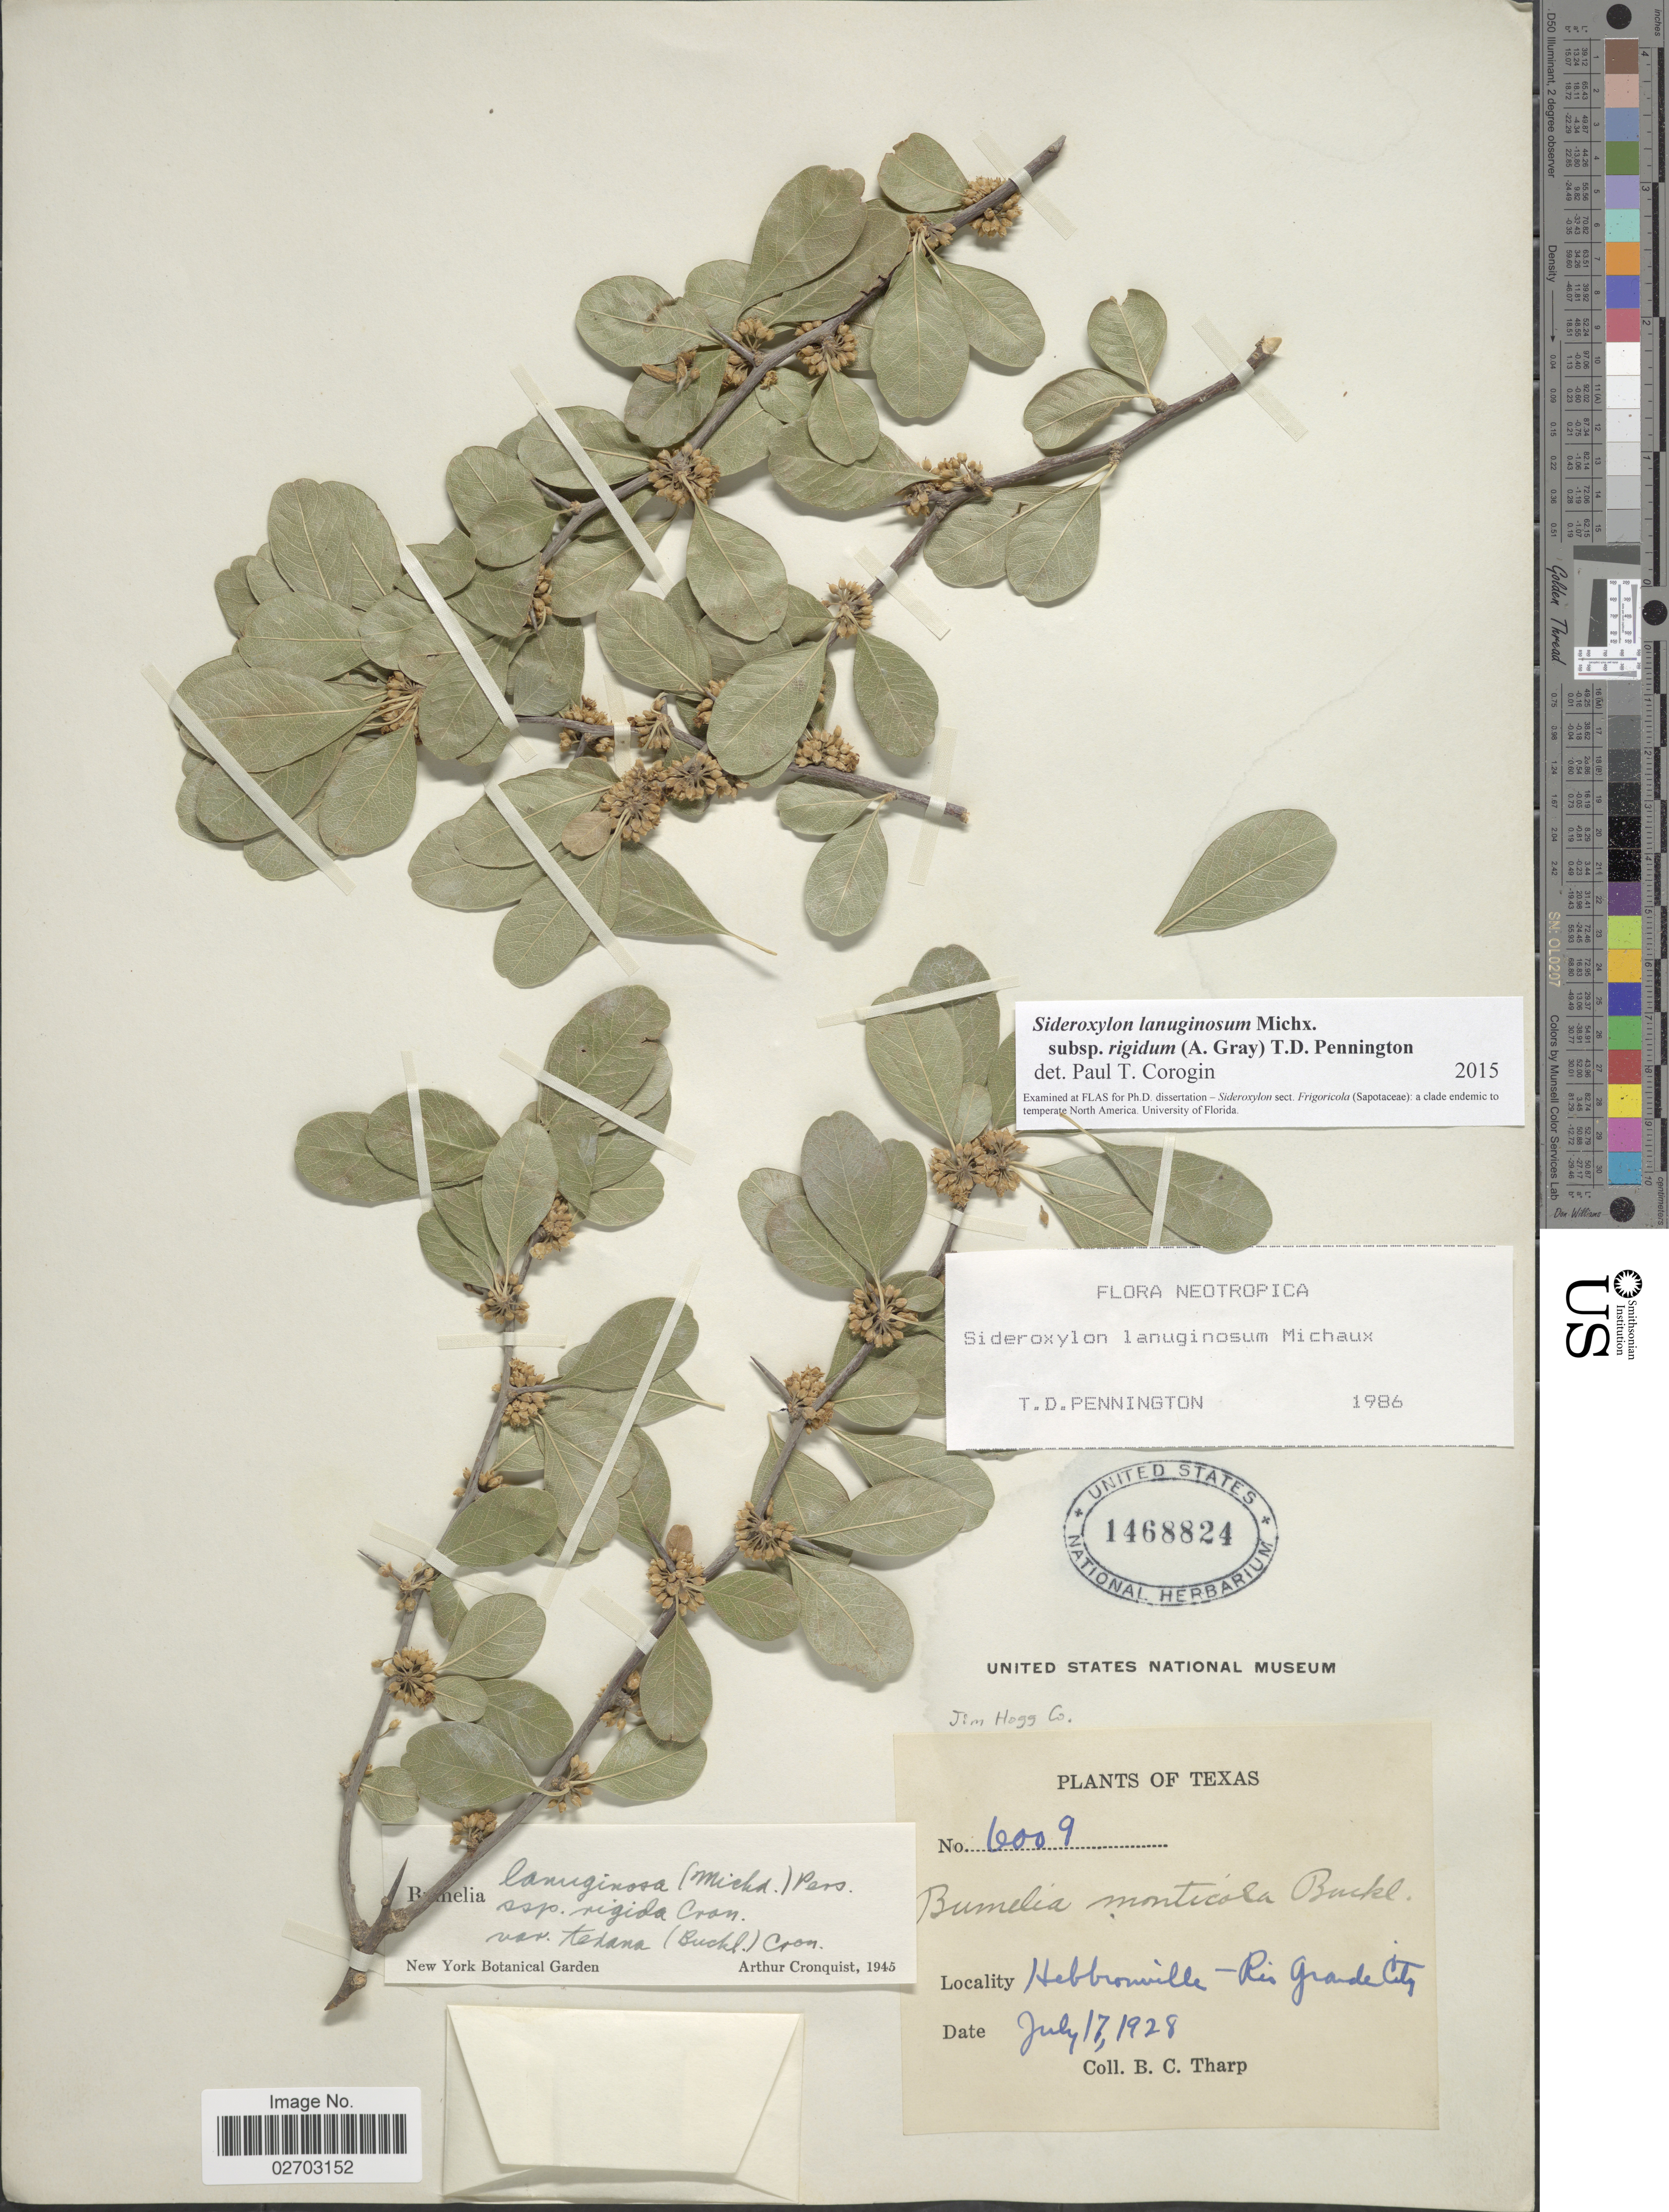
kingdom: Plantae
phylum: Tracheophyta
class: Magnoliopsida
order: Ericales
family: Sapotaceae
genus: Sideroxylon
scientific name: Sideroxylon lanuginosum subsp. rigidum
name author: (A. Gray) T.D. Penn.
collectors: B. C. Tharp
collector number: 6009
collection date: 1928-07-17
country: United States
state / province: Texas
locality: Hebbronville- Rio Grande City.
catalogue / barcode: US 1468824